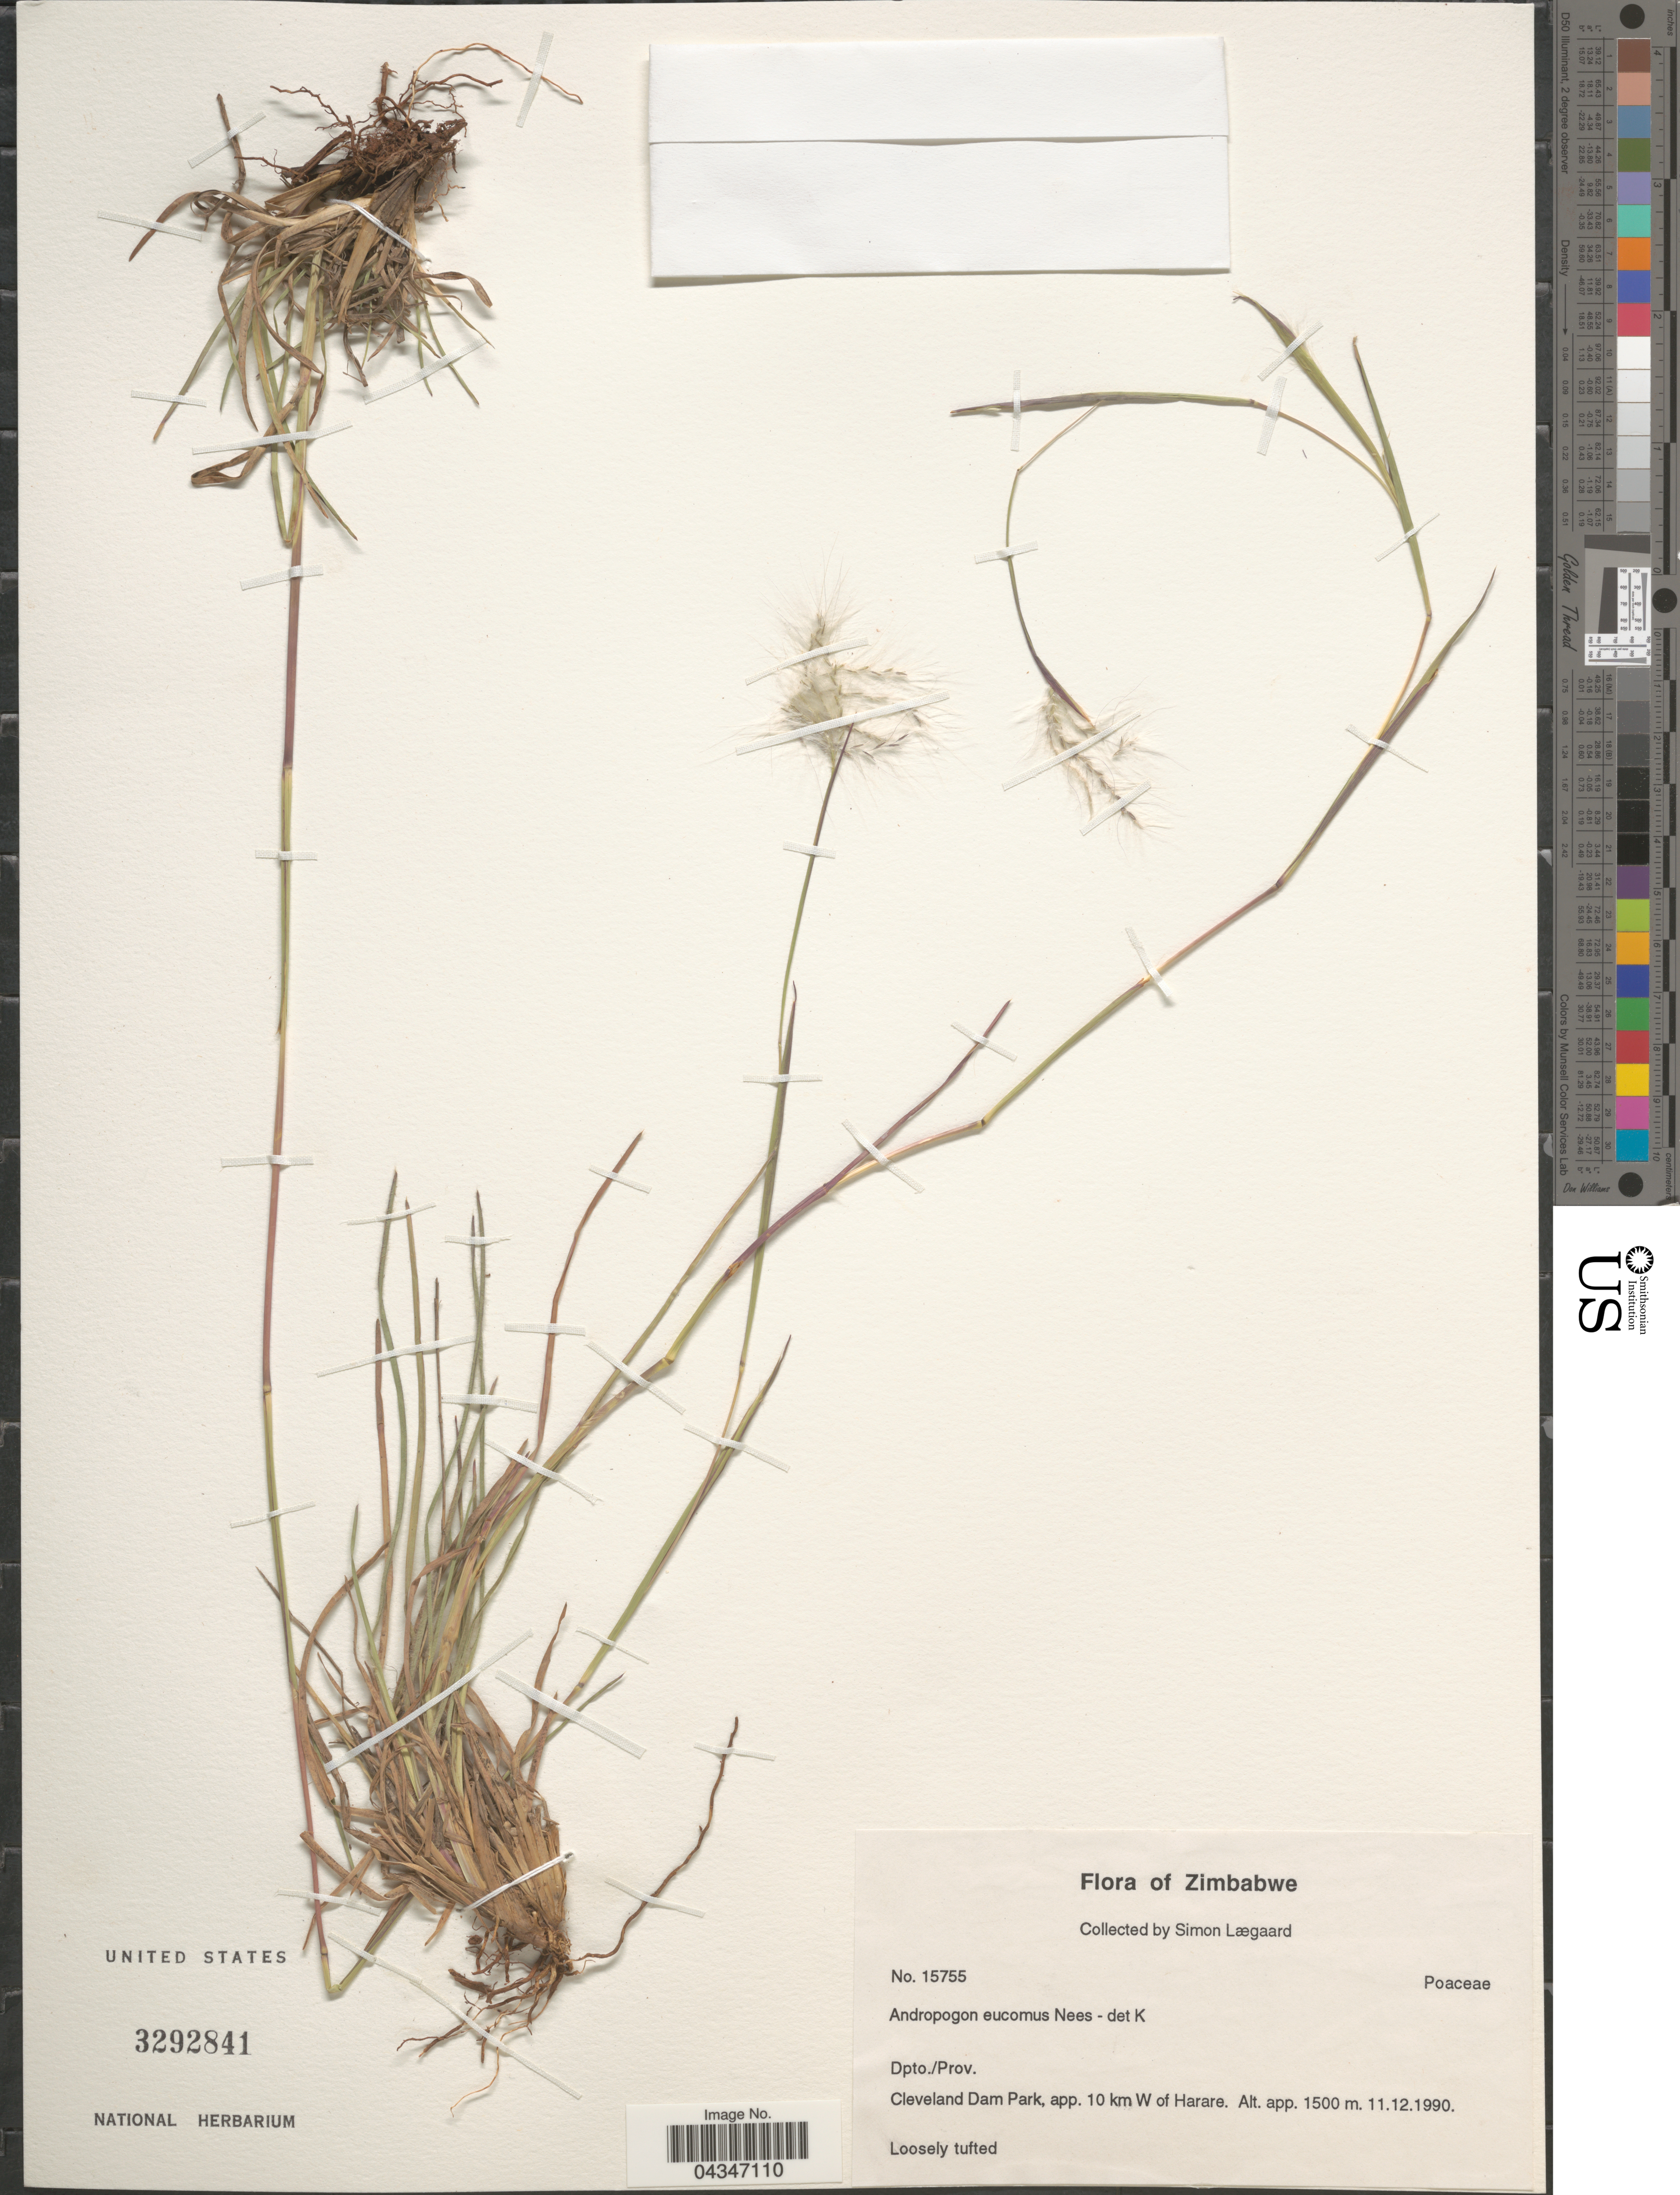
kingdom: Plantae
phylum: Tracheophyta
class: Liliopsida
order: Poales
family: Poaceae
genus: Andropogon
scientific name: Andropogon eucomus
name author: Nees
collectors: S. Lægaard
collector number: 15755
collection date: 1990-12-11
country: Zimbabwe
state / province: Harare (city)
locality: Dpto./Prov. Cleveland Dam Park, app. 10 km W of Harare.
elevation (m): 1500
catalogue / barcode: US 3292841